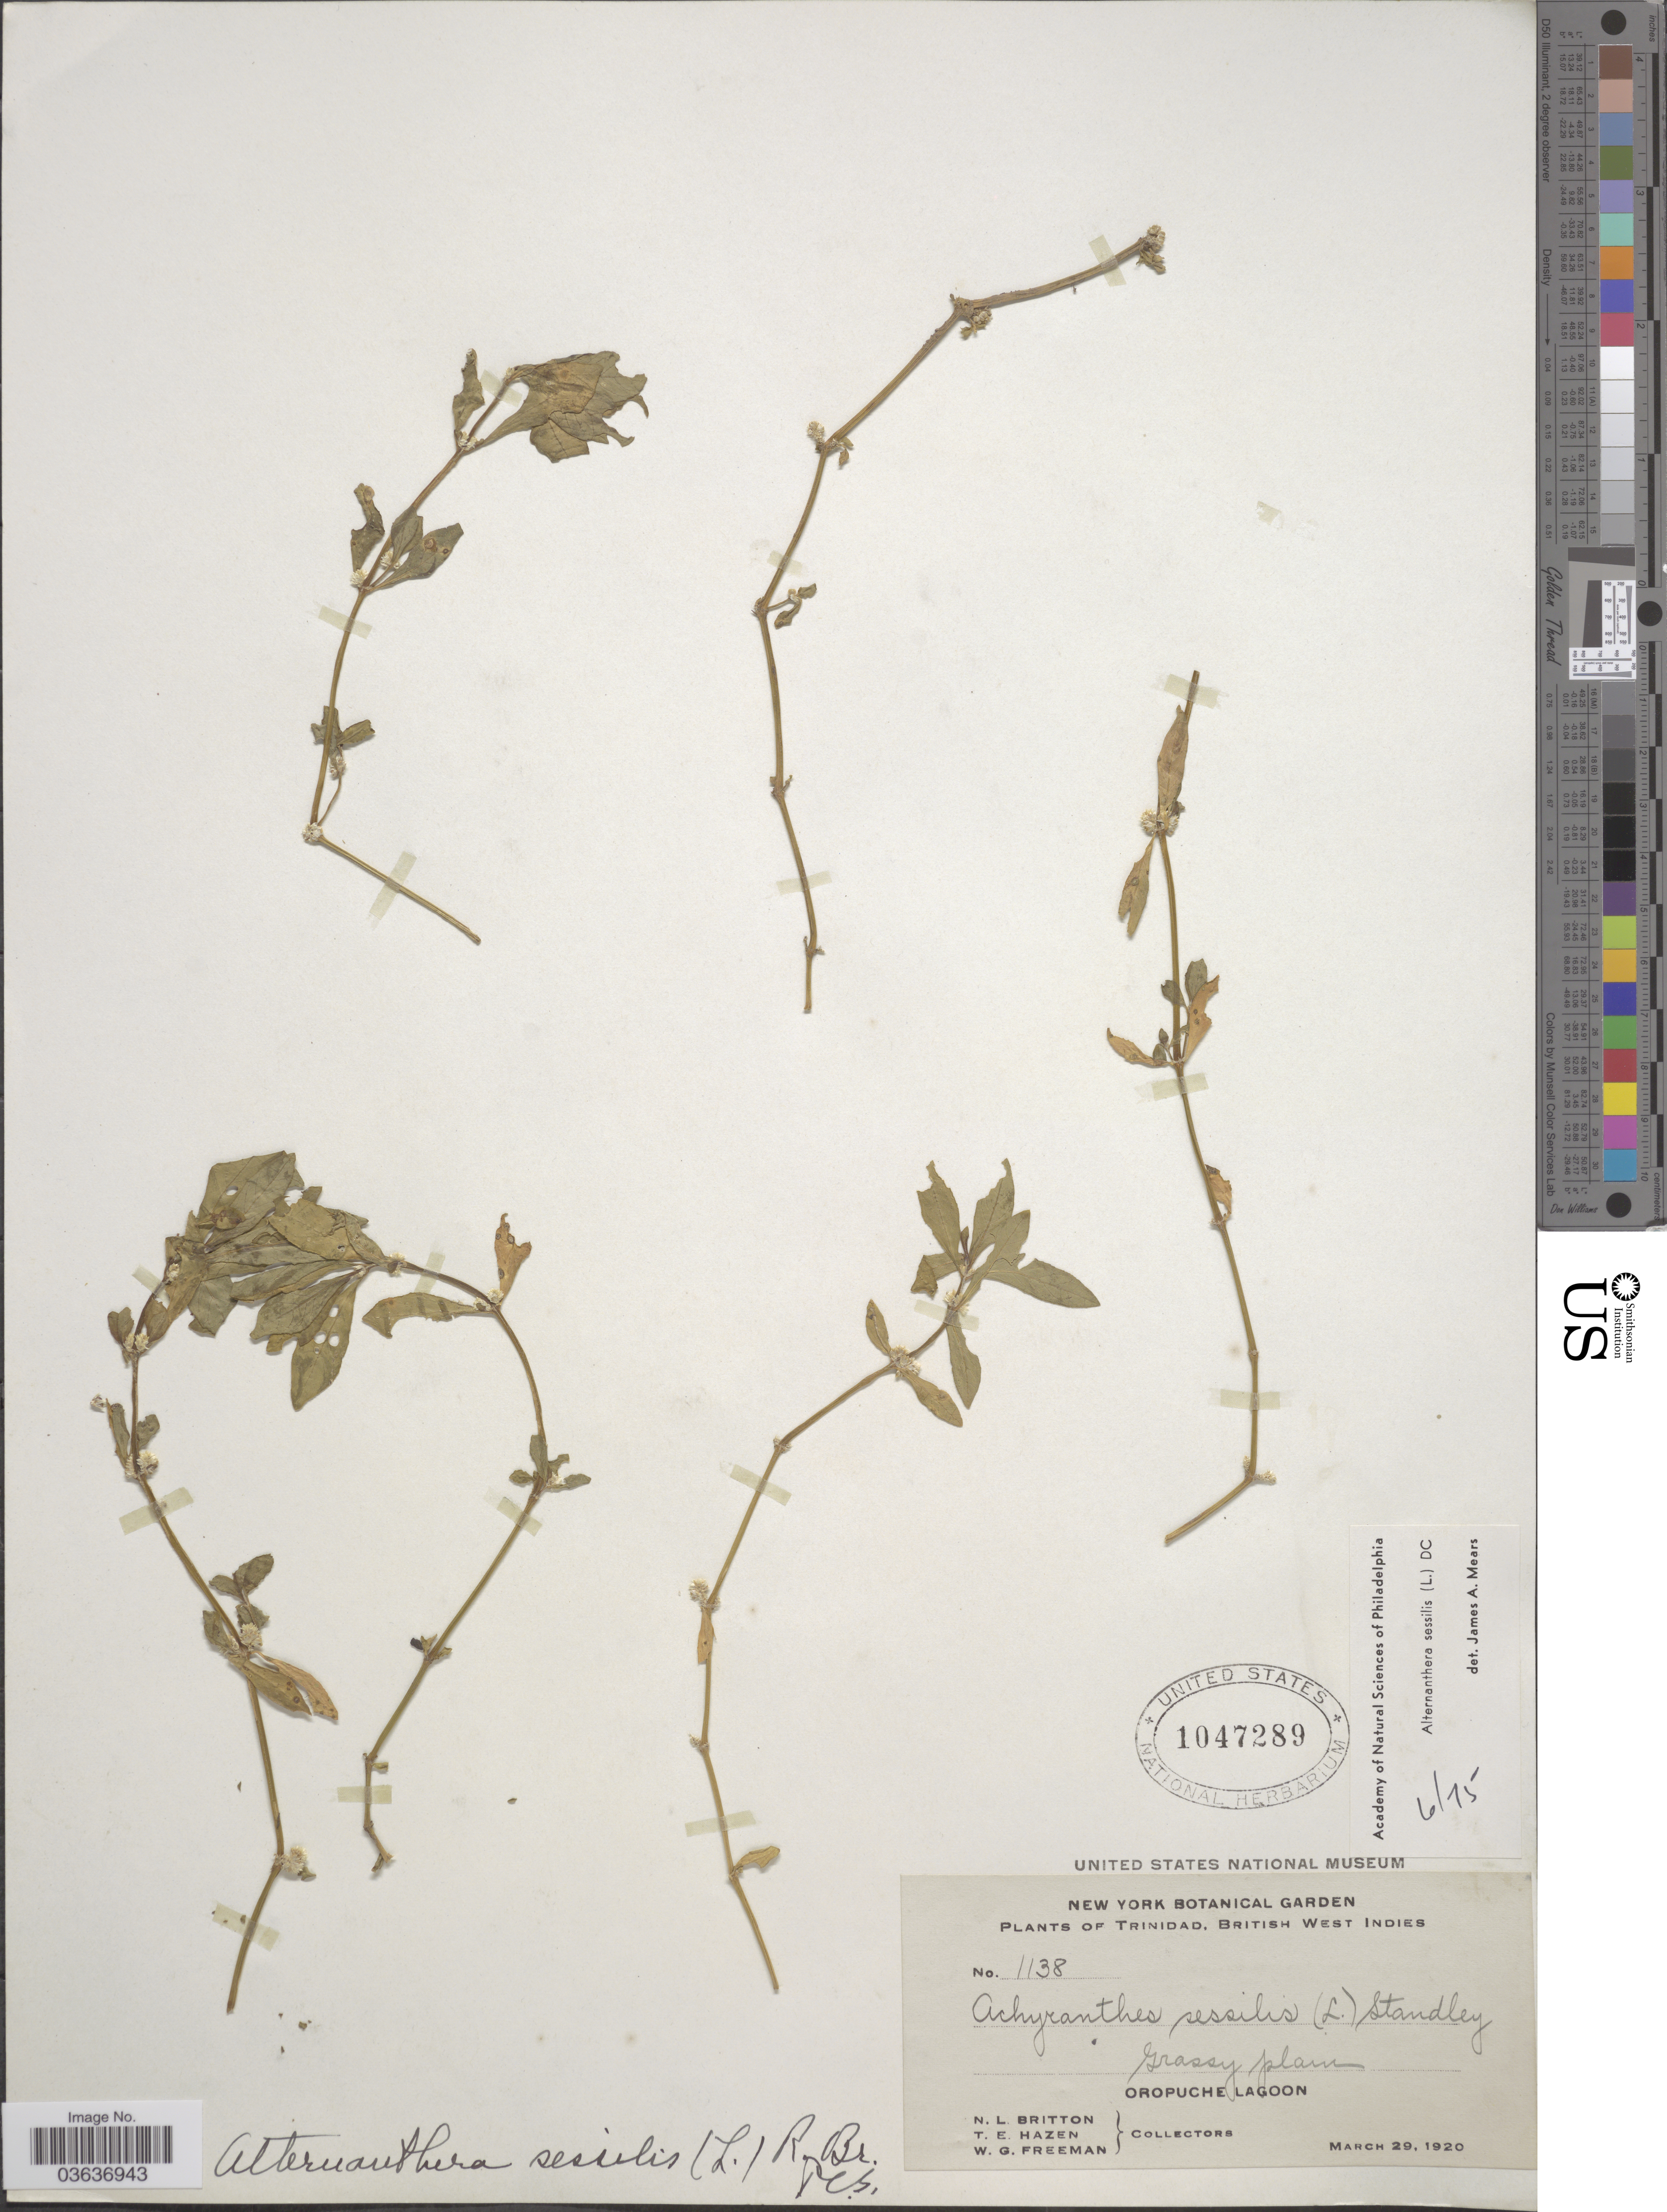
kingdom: Plantae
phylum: Tracheophyta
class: Magnoliopsida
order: Caryophyllales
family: Amaranthaceae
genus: Alternanthera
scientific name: Alternanthera sessilis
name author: (L.) DC.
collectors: N. Britton, T. E. Hazen & W. Freeman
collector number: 1138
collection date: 1920-03-29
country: Trinidad and Tobago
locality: Trinidad, British West Indies. Oropuche Lagoon.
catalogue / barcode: US 1047289